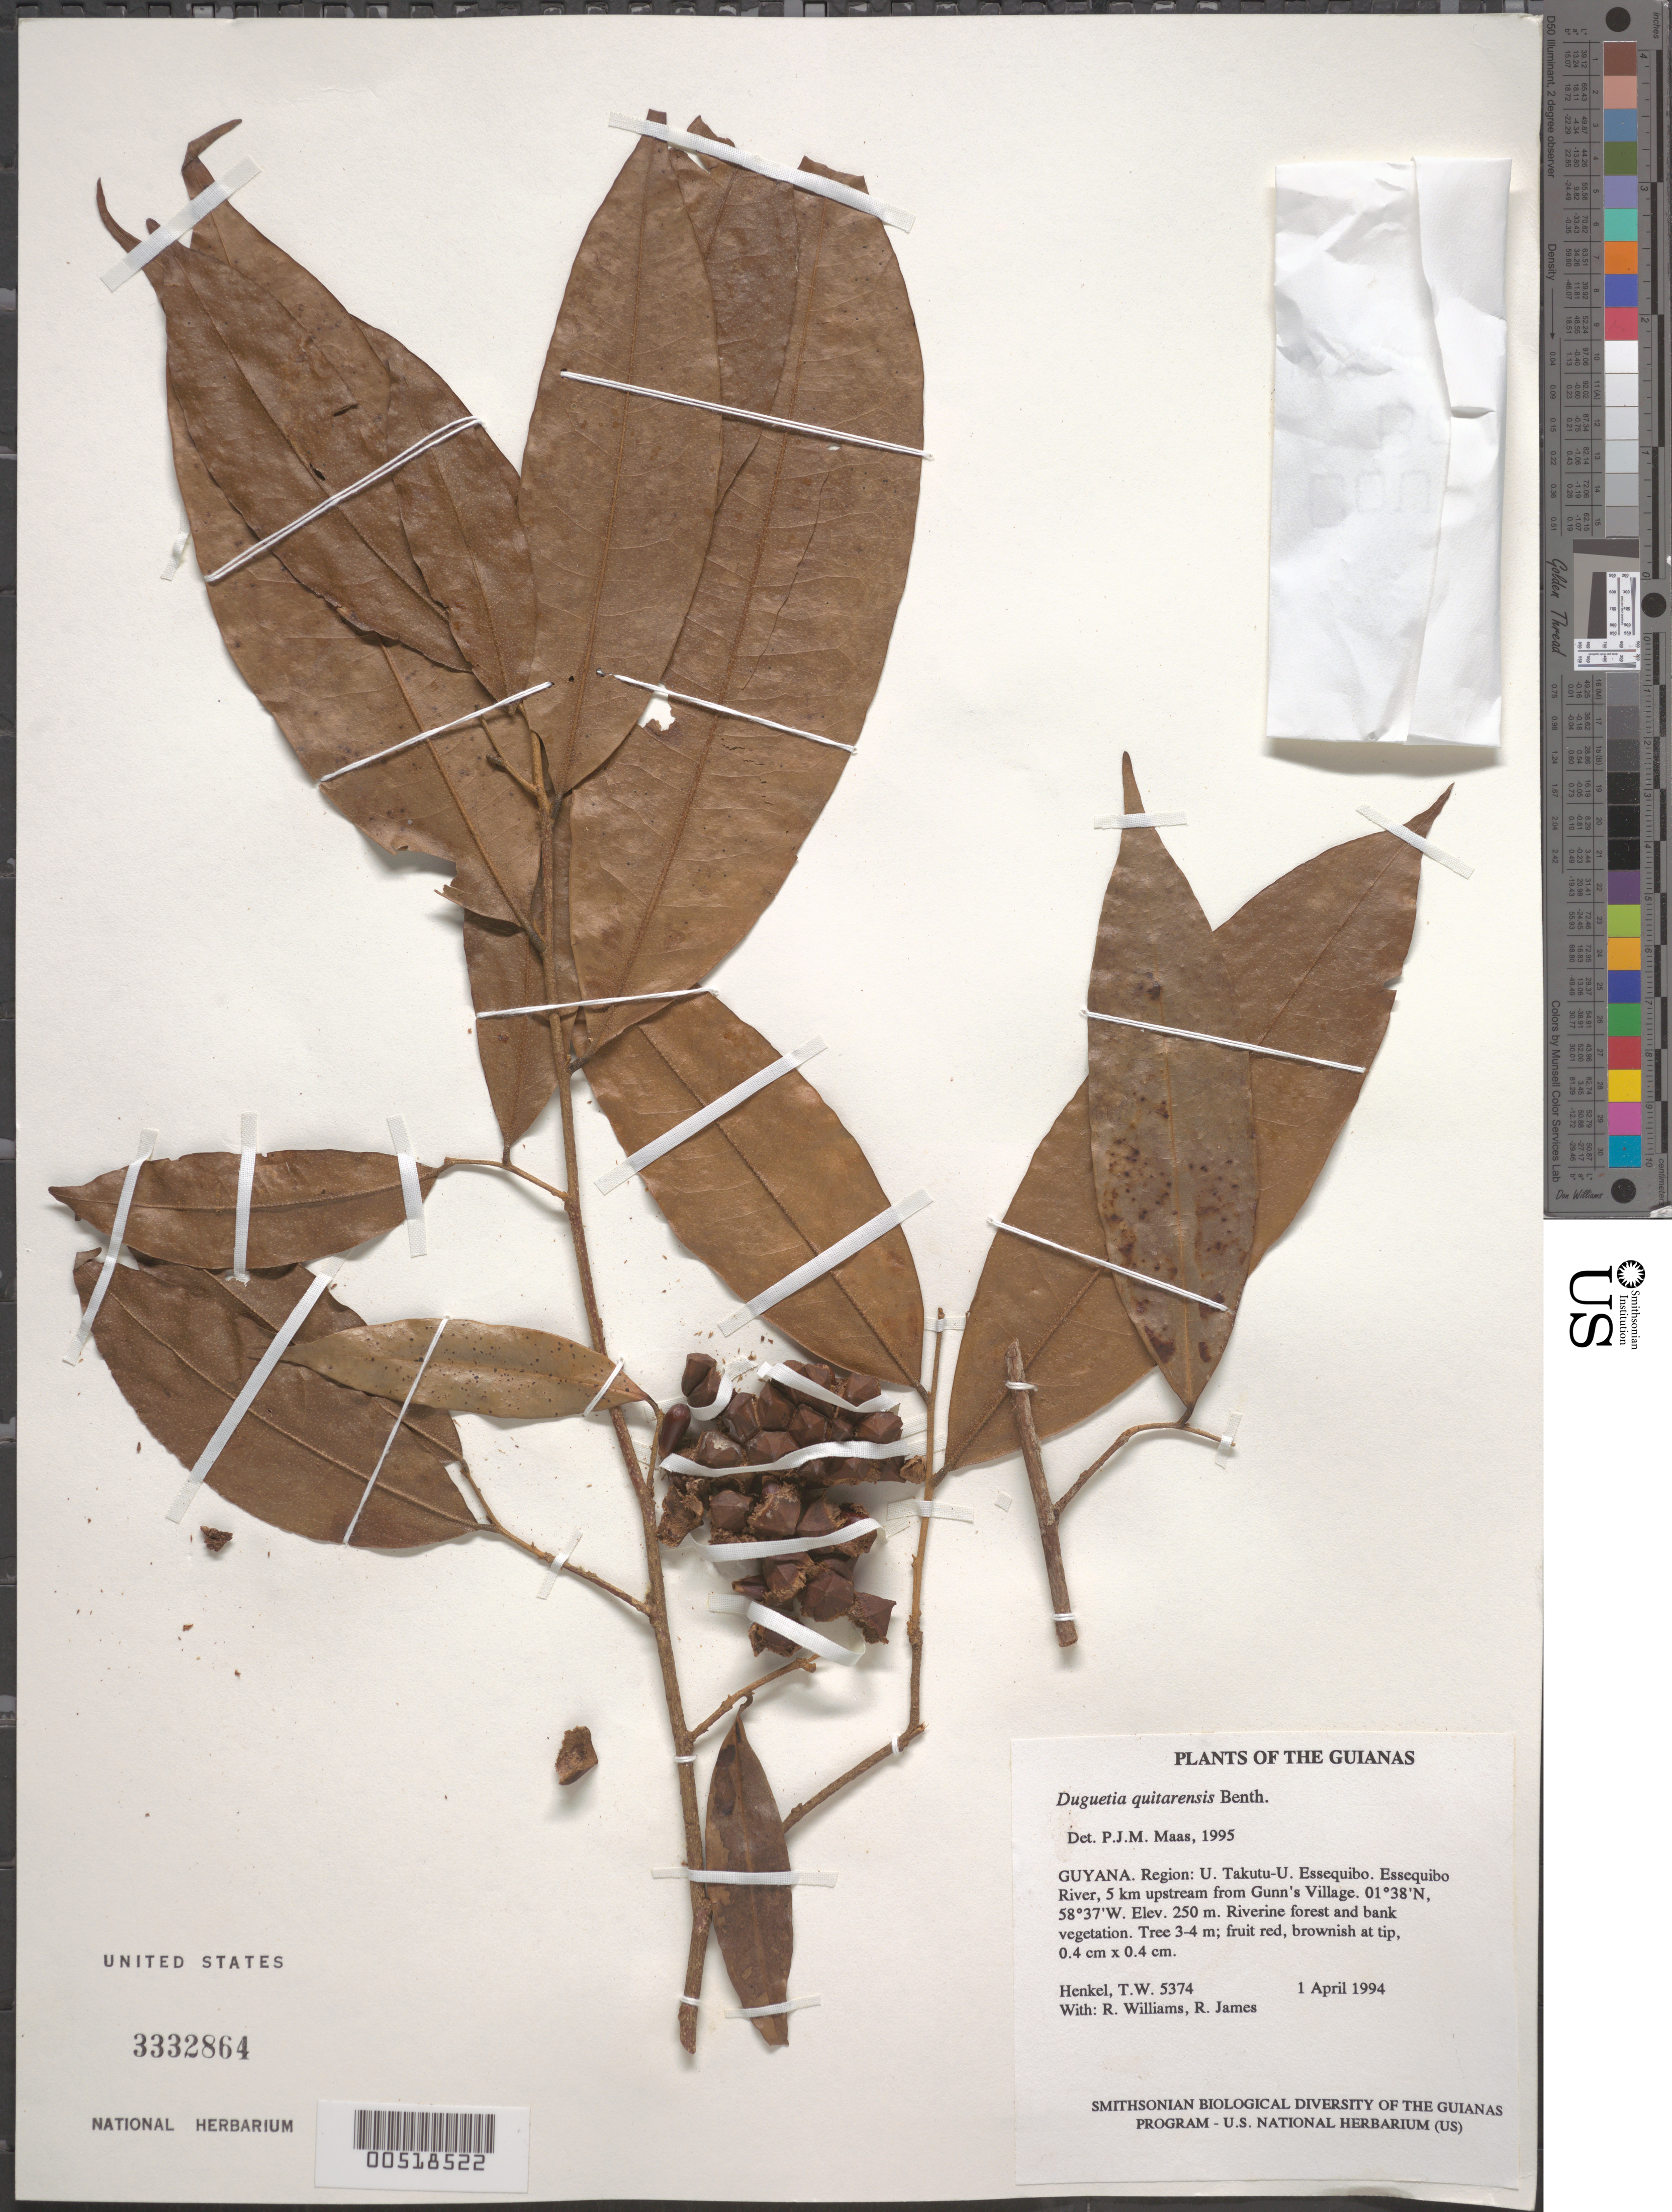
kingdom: Plantae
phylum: Tracheophyta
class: Magnoliopsida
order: Magnoliales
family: Annonaceae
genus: Duguetia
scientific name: Duguetia quitarensis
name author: Benth.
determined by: Maas, Paul J. M.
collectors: T. Henkel, R. Williams & R. James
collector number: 5374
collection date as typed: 1 April 1994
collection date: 1994-04-01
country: Guyana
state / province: U. Takutu-U. Essequibo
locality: Essequibo River, 5 km upstream from Gunn's Village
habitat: Riverine forest and bank vegetation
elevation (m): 250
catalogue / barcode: US 3332864